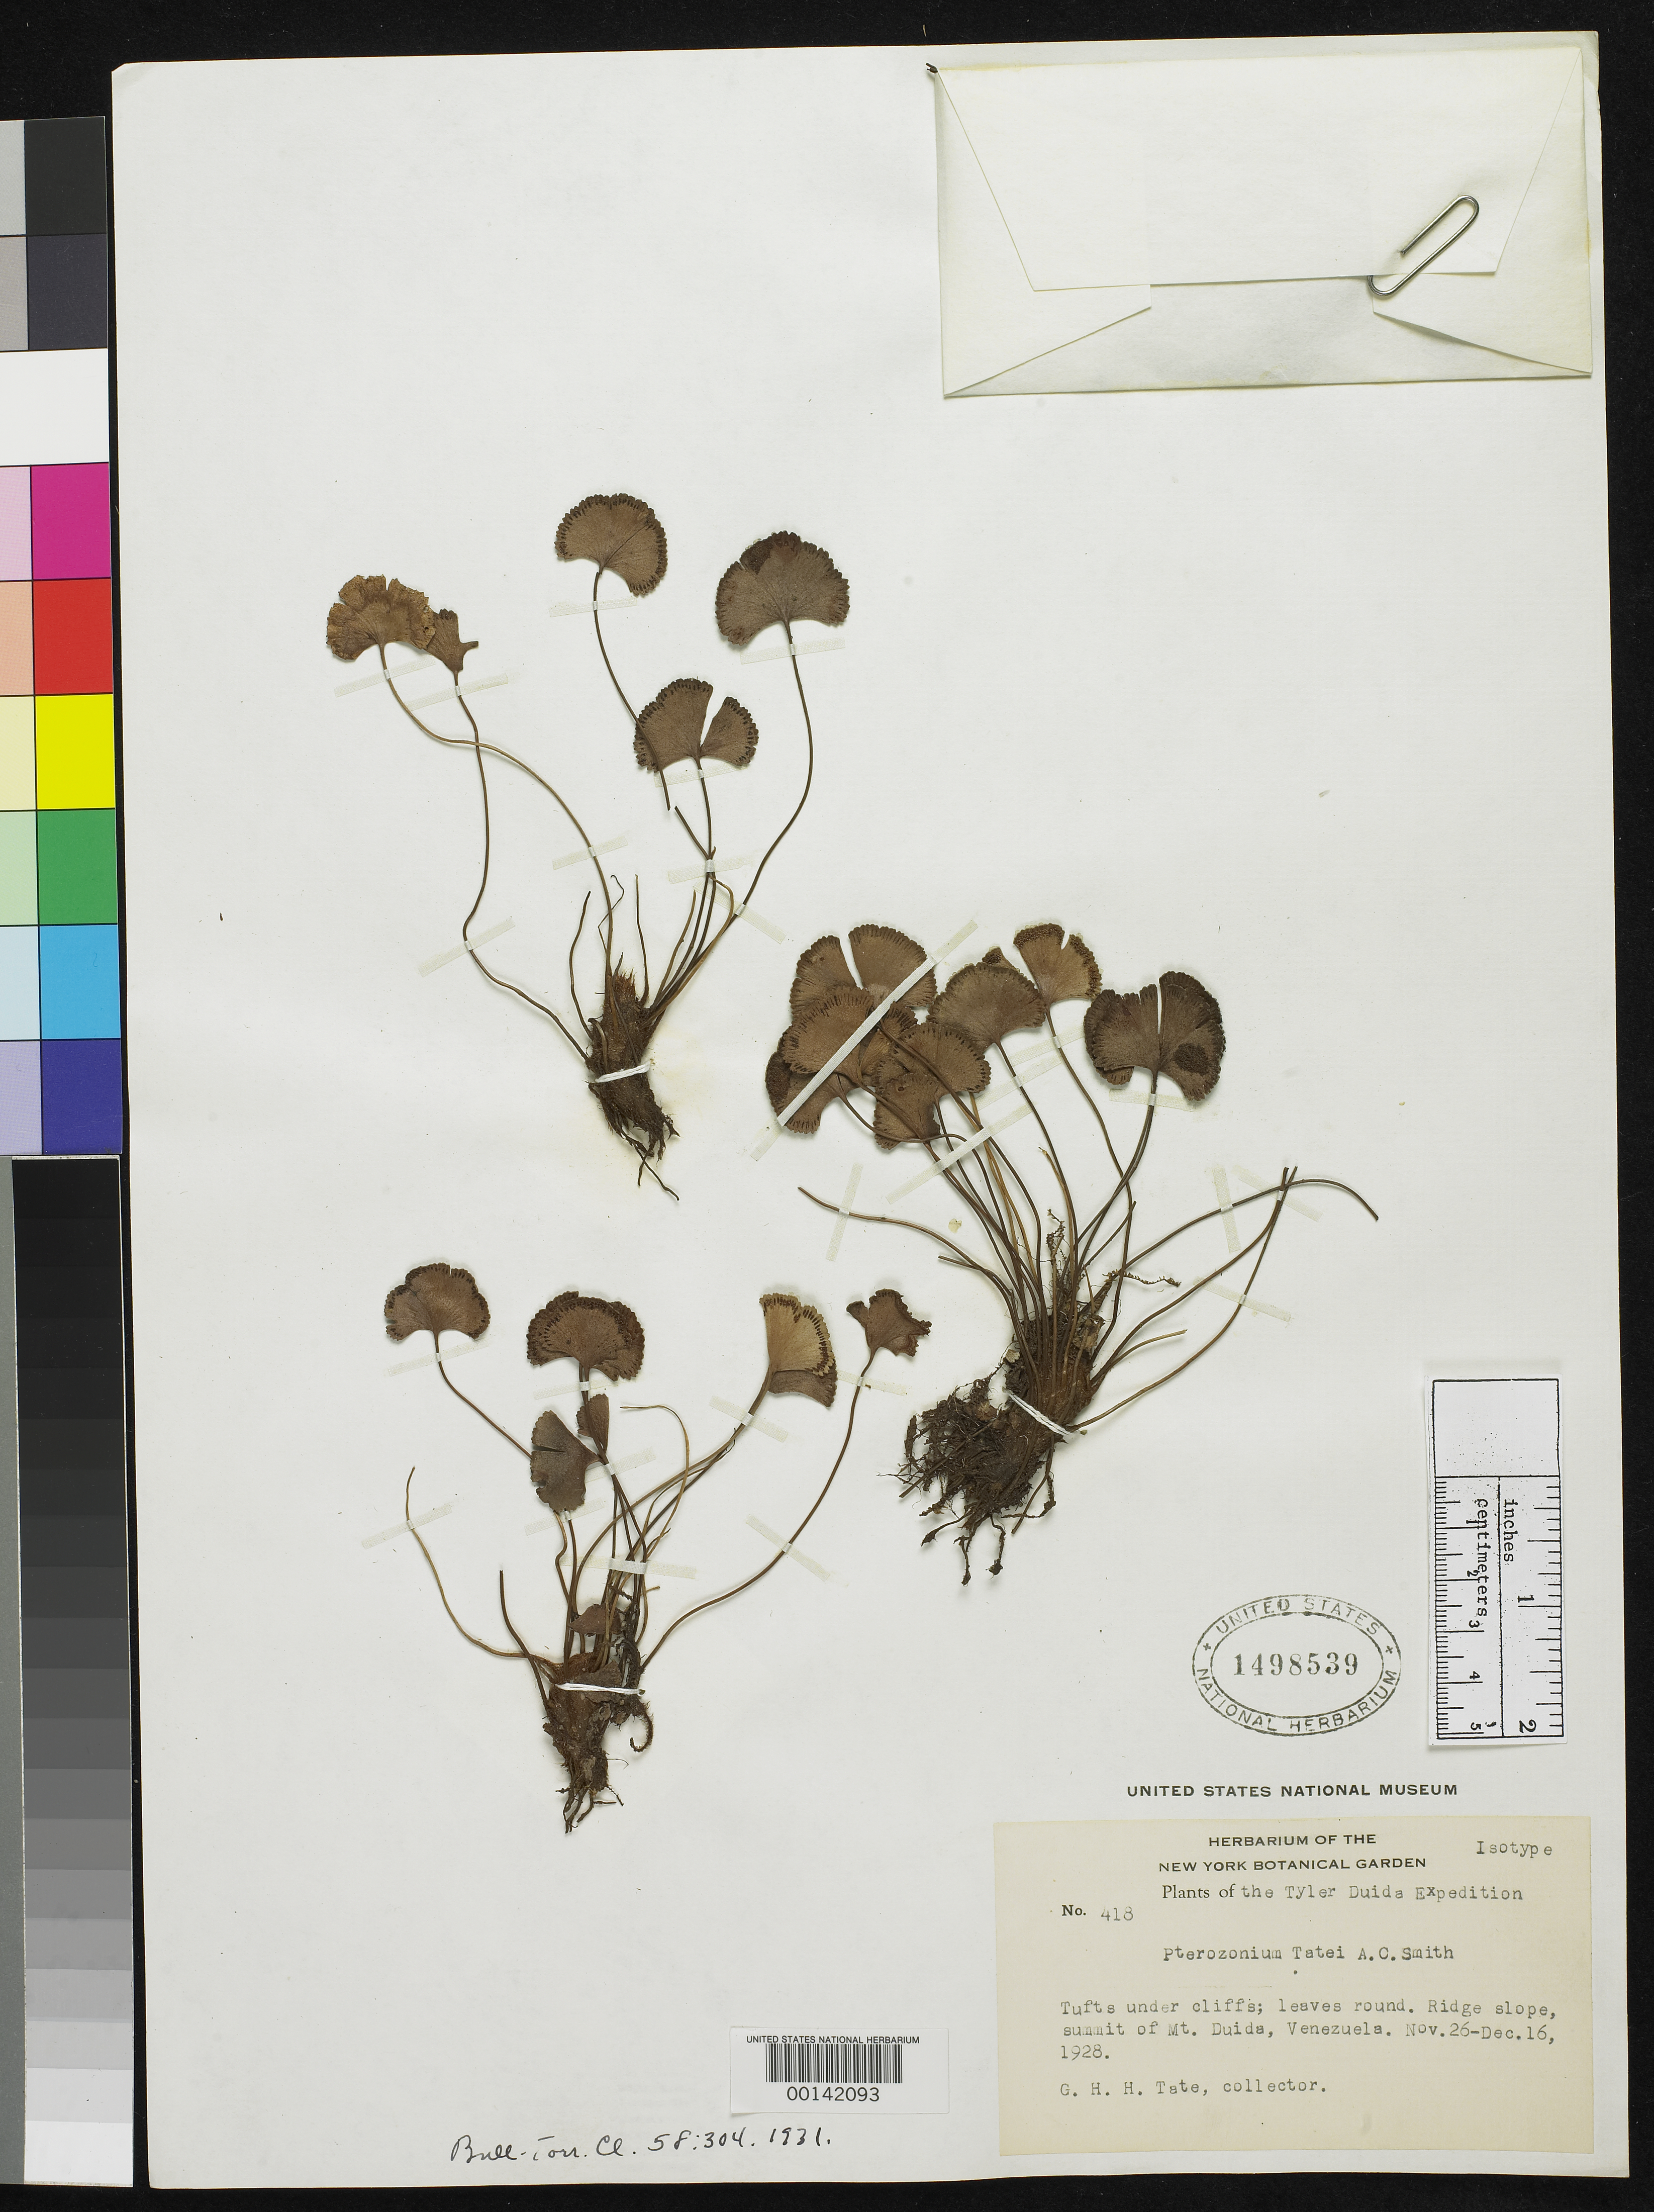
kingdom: Plantae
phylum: Tracheophyta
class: Polypodiopsida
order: Polypodiales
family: Pteridaceae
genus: Pterozonium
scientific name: Pterozonium tatei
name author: A.C. Sm.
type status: Isotype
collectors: G. H. H.Tate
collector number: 418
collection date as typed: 26 Dec 1916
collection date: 1916-12-26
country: Venezuela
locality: Ridge slope, summit of Mt. Duida.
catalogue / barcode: US 1498539